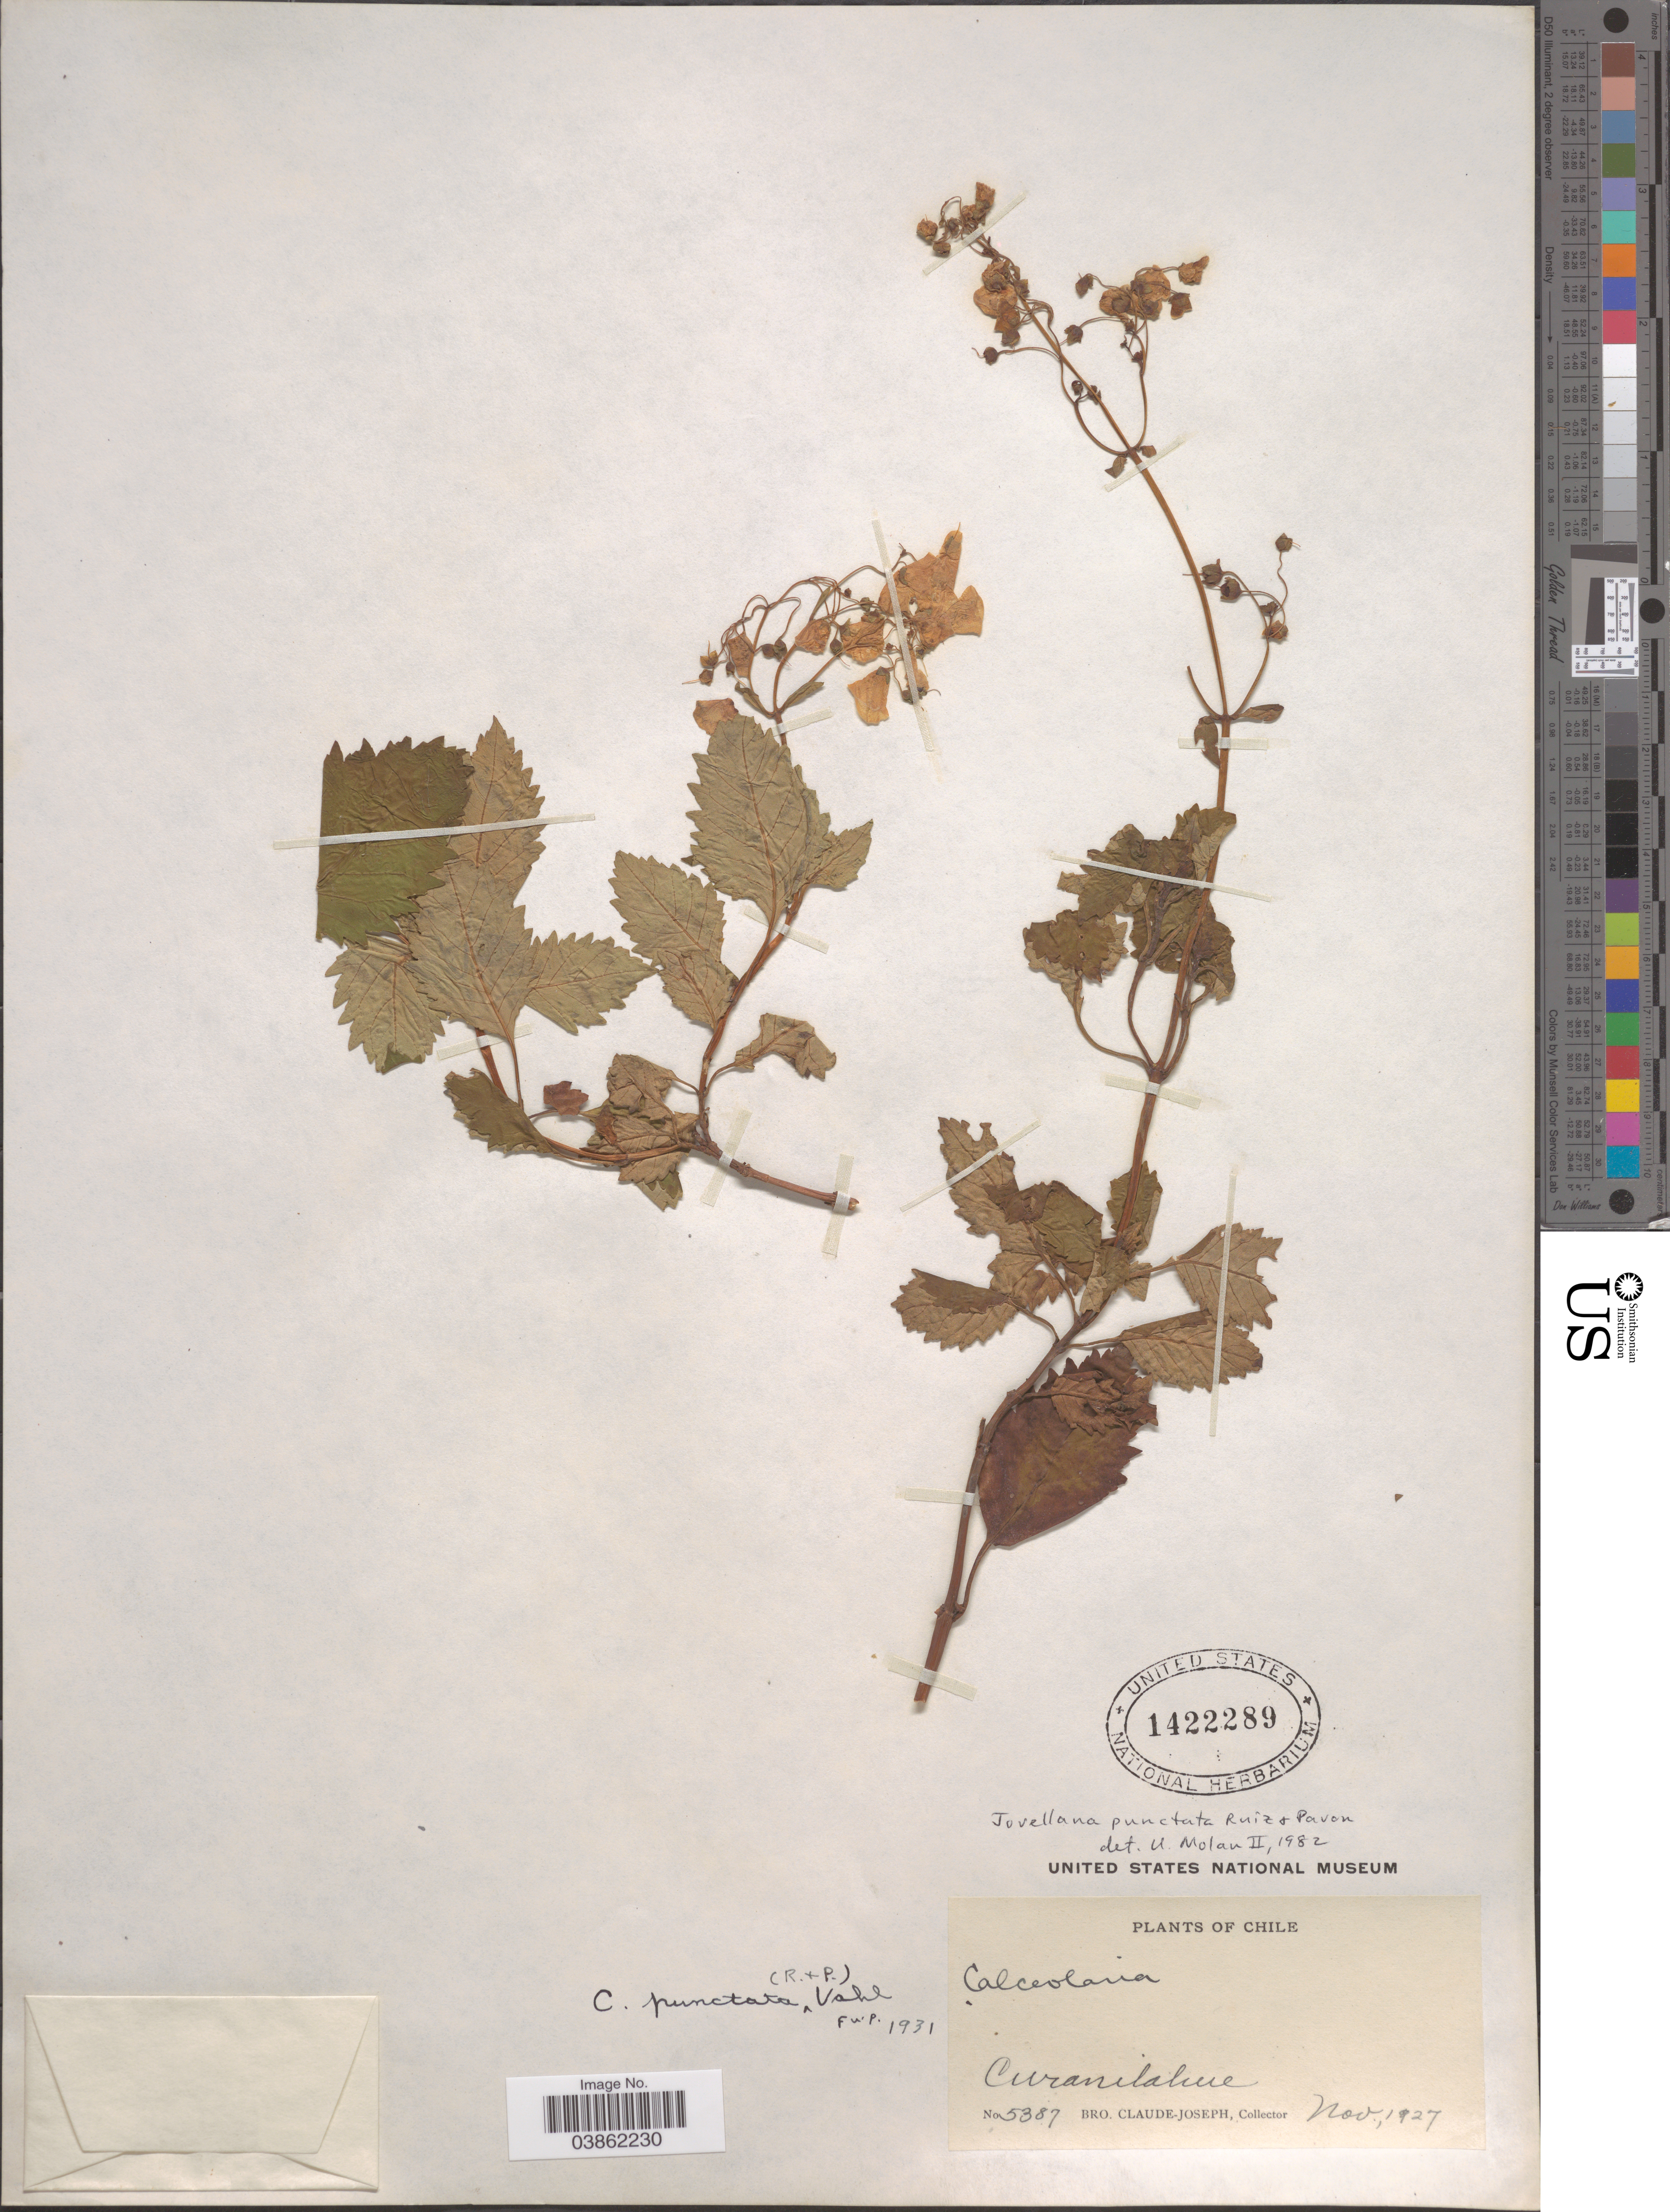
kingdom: Plantae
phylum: Tracheophyta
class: Magnoliopsida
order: Lamiales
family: Calceolariaceae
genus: Jovellana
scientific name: Jovellana punctata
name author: Ruiz & Pav.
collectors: Bro. Claude-Joseph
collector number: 5387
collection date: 1927-11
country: Chile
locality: Curanilahue.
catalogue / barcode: US 1422289